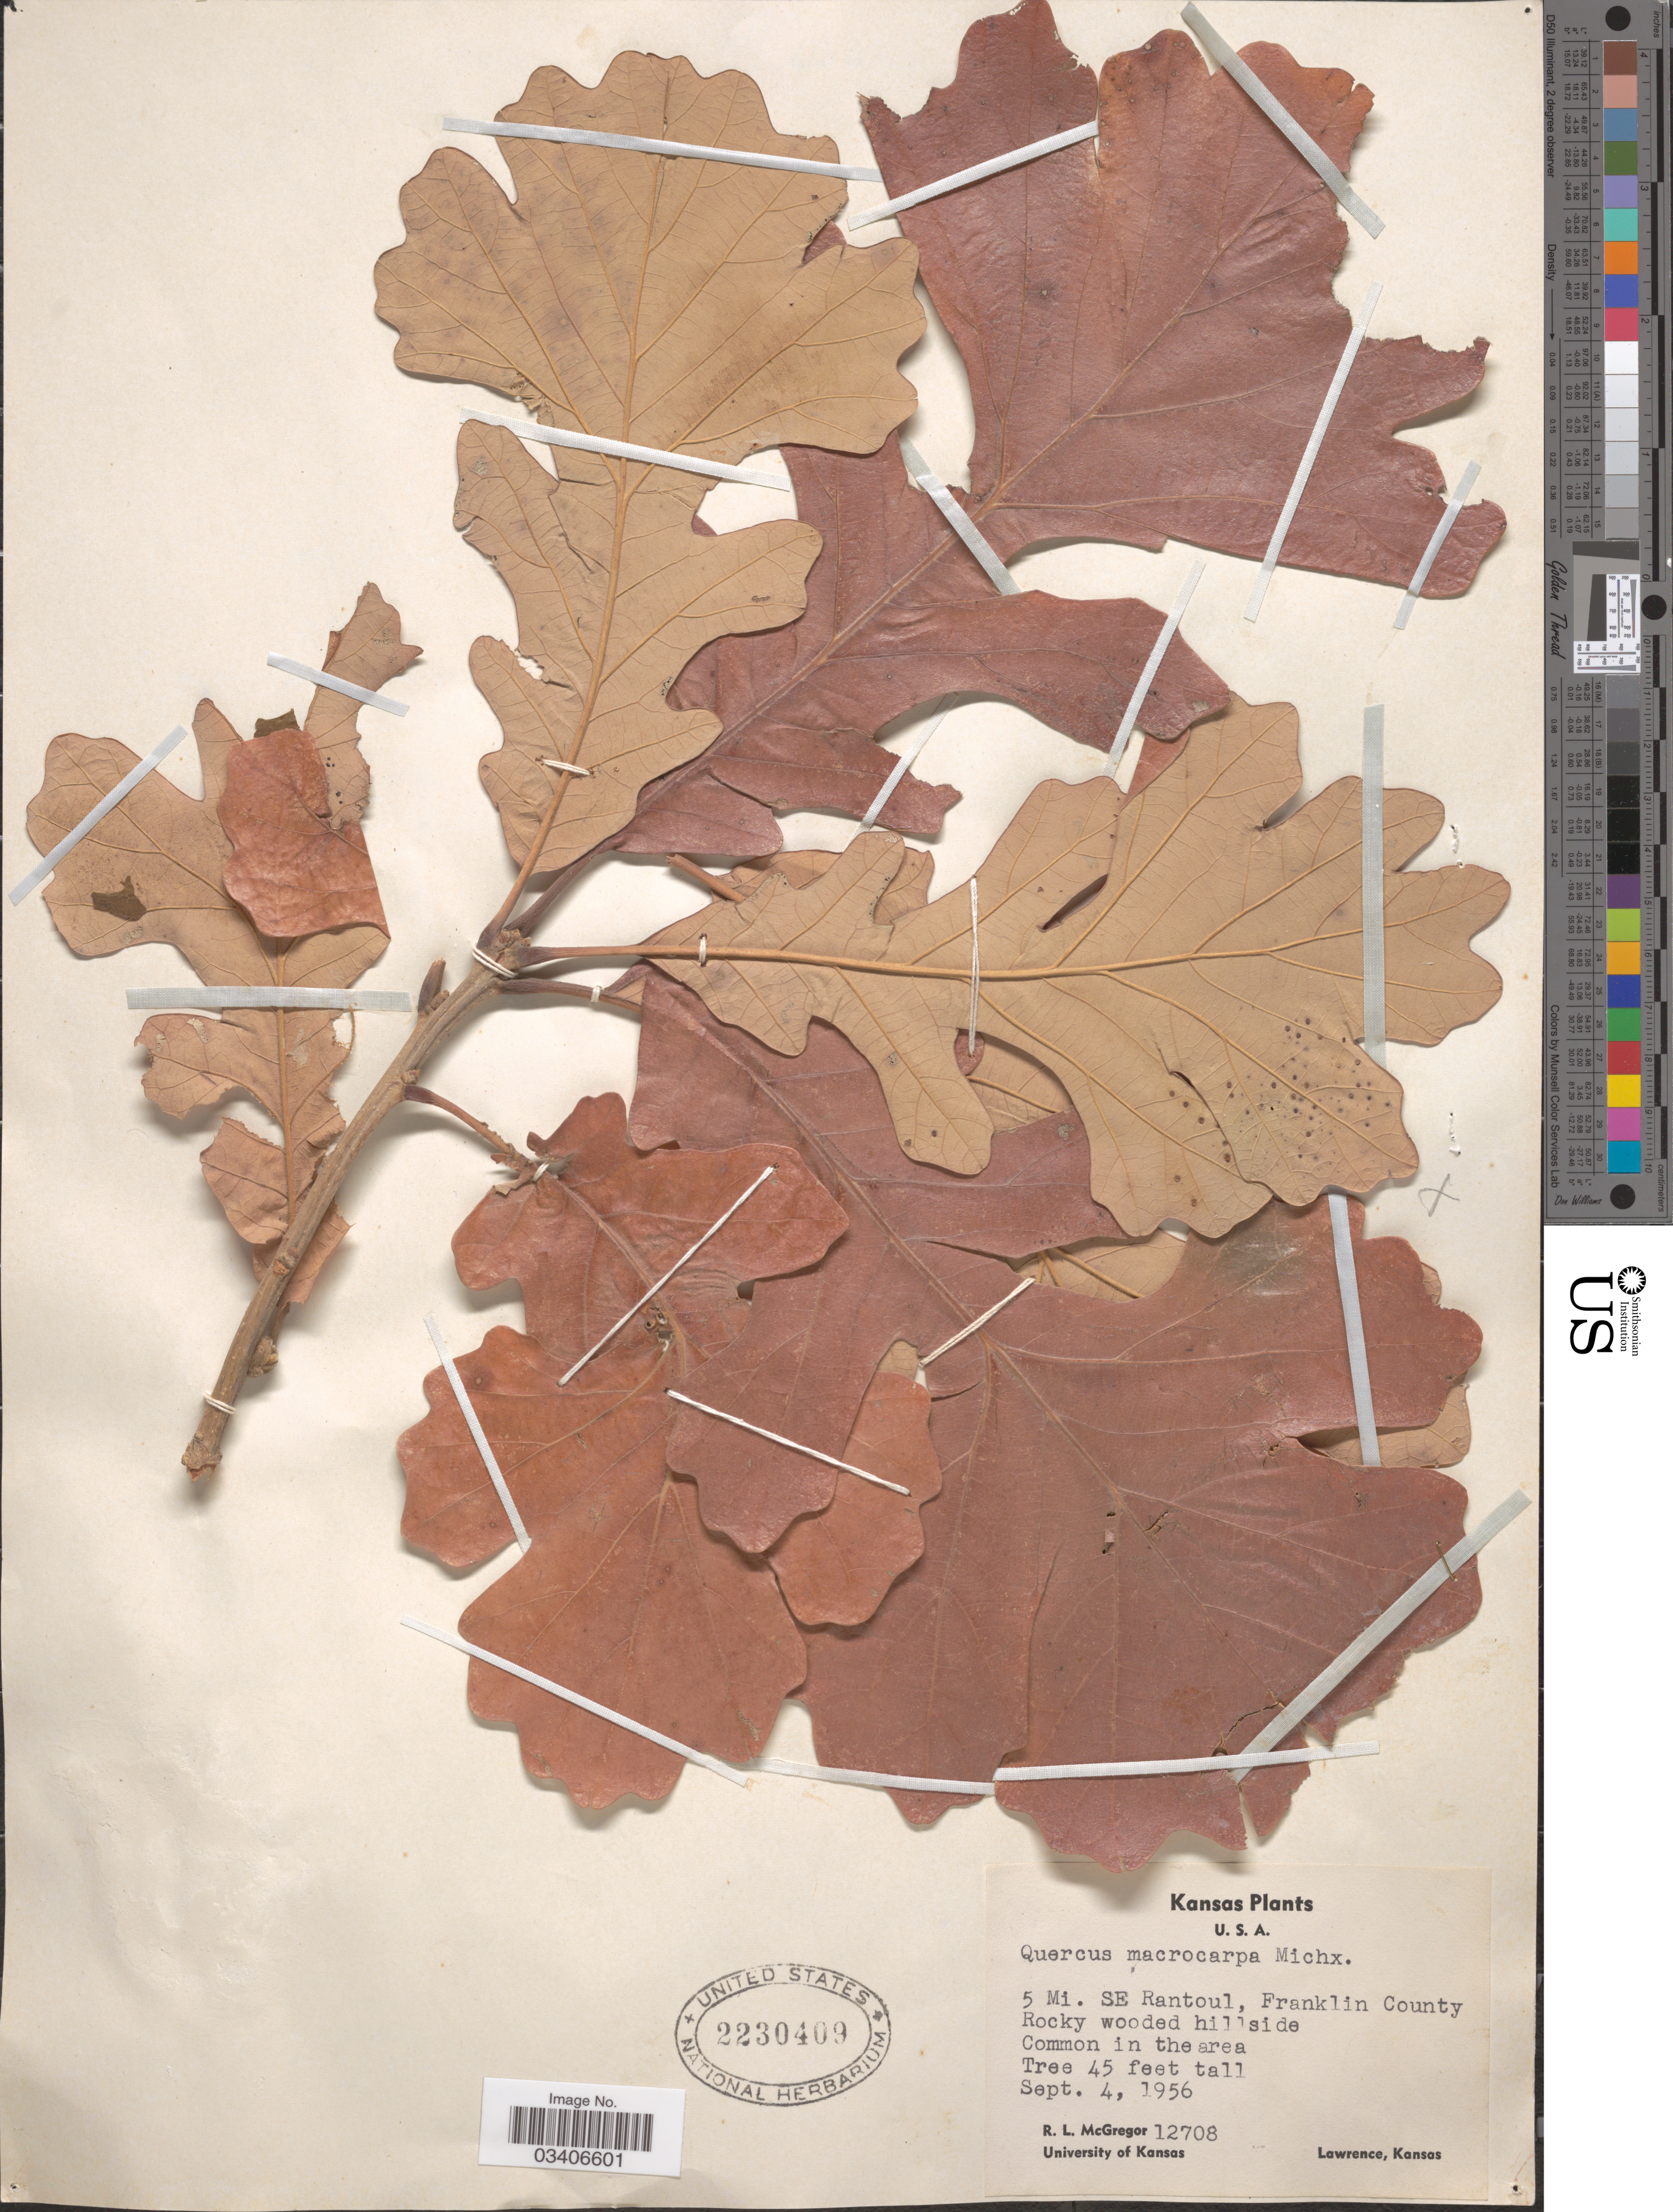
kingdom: Plantae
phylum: Tracheophyta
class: Magnoliopsida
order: Fagales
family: Fagaceae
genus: Quercus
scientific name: Quercus macrocarpa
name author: Michx.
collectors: R. McGregor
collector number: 12708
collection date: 1956-09-04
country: United States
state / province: Kansas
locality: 5 Mi. SE Rantoul, Franklin County. Rocky wooded hillside.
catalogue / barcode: US 2230409